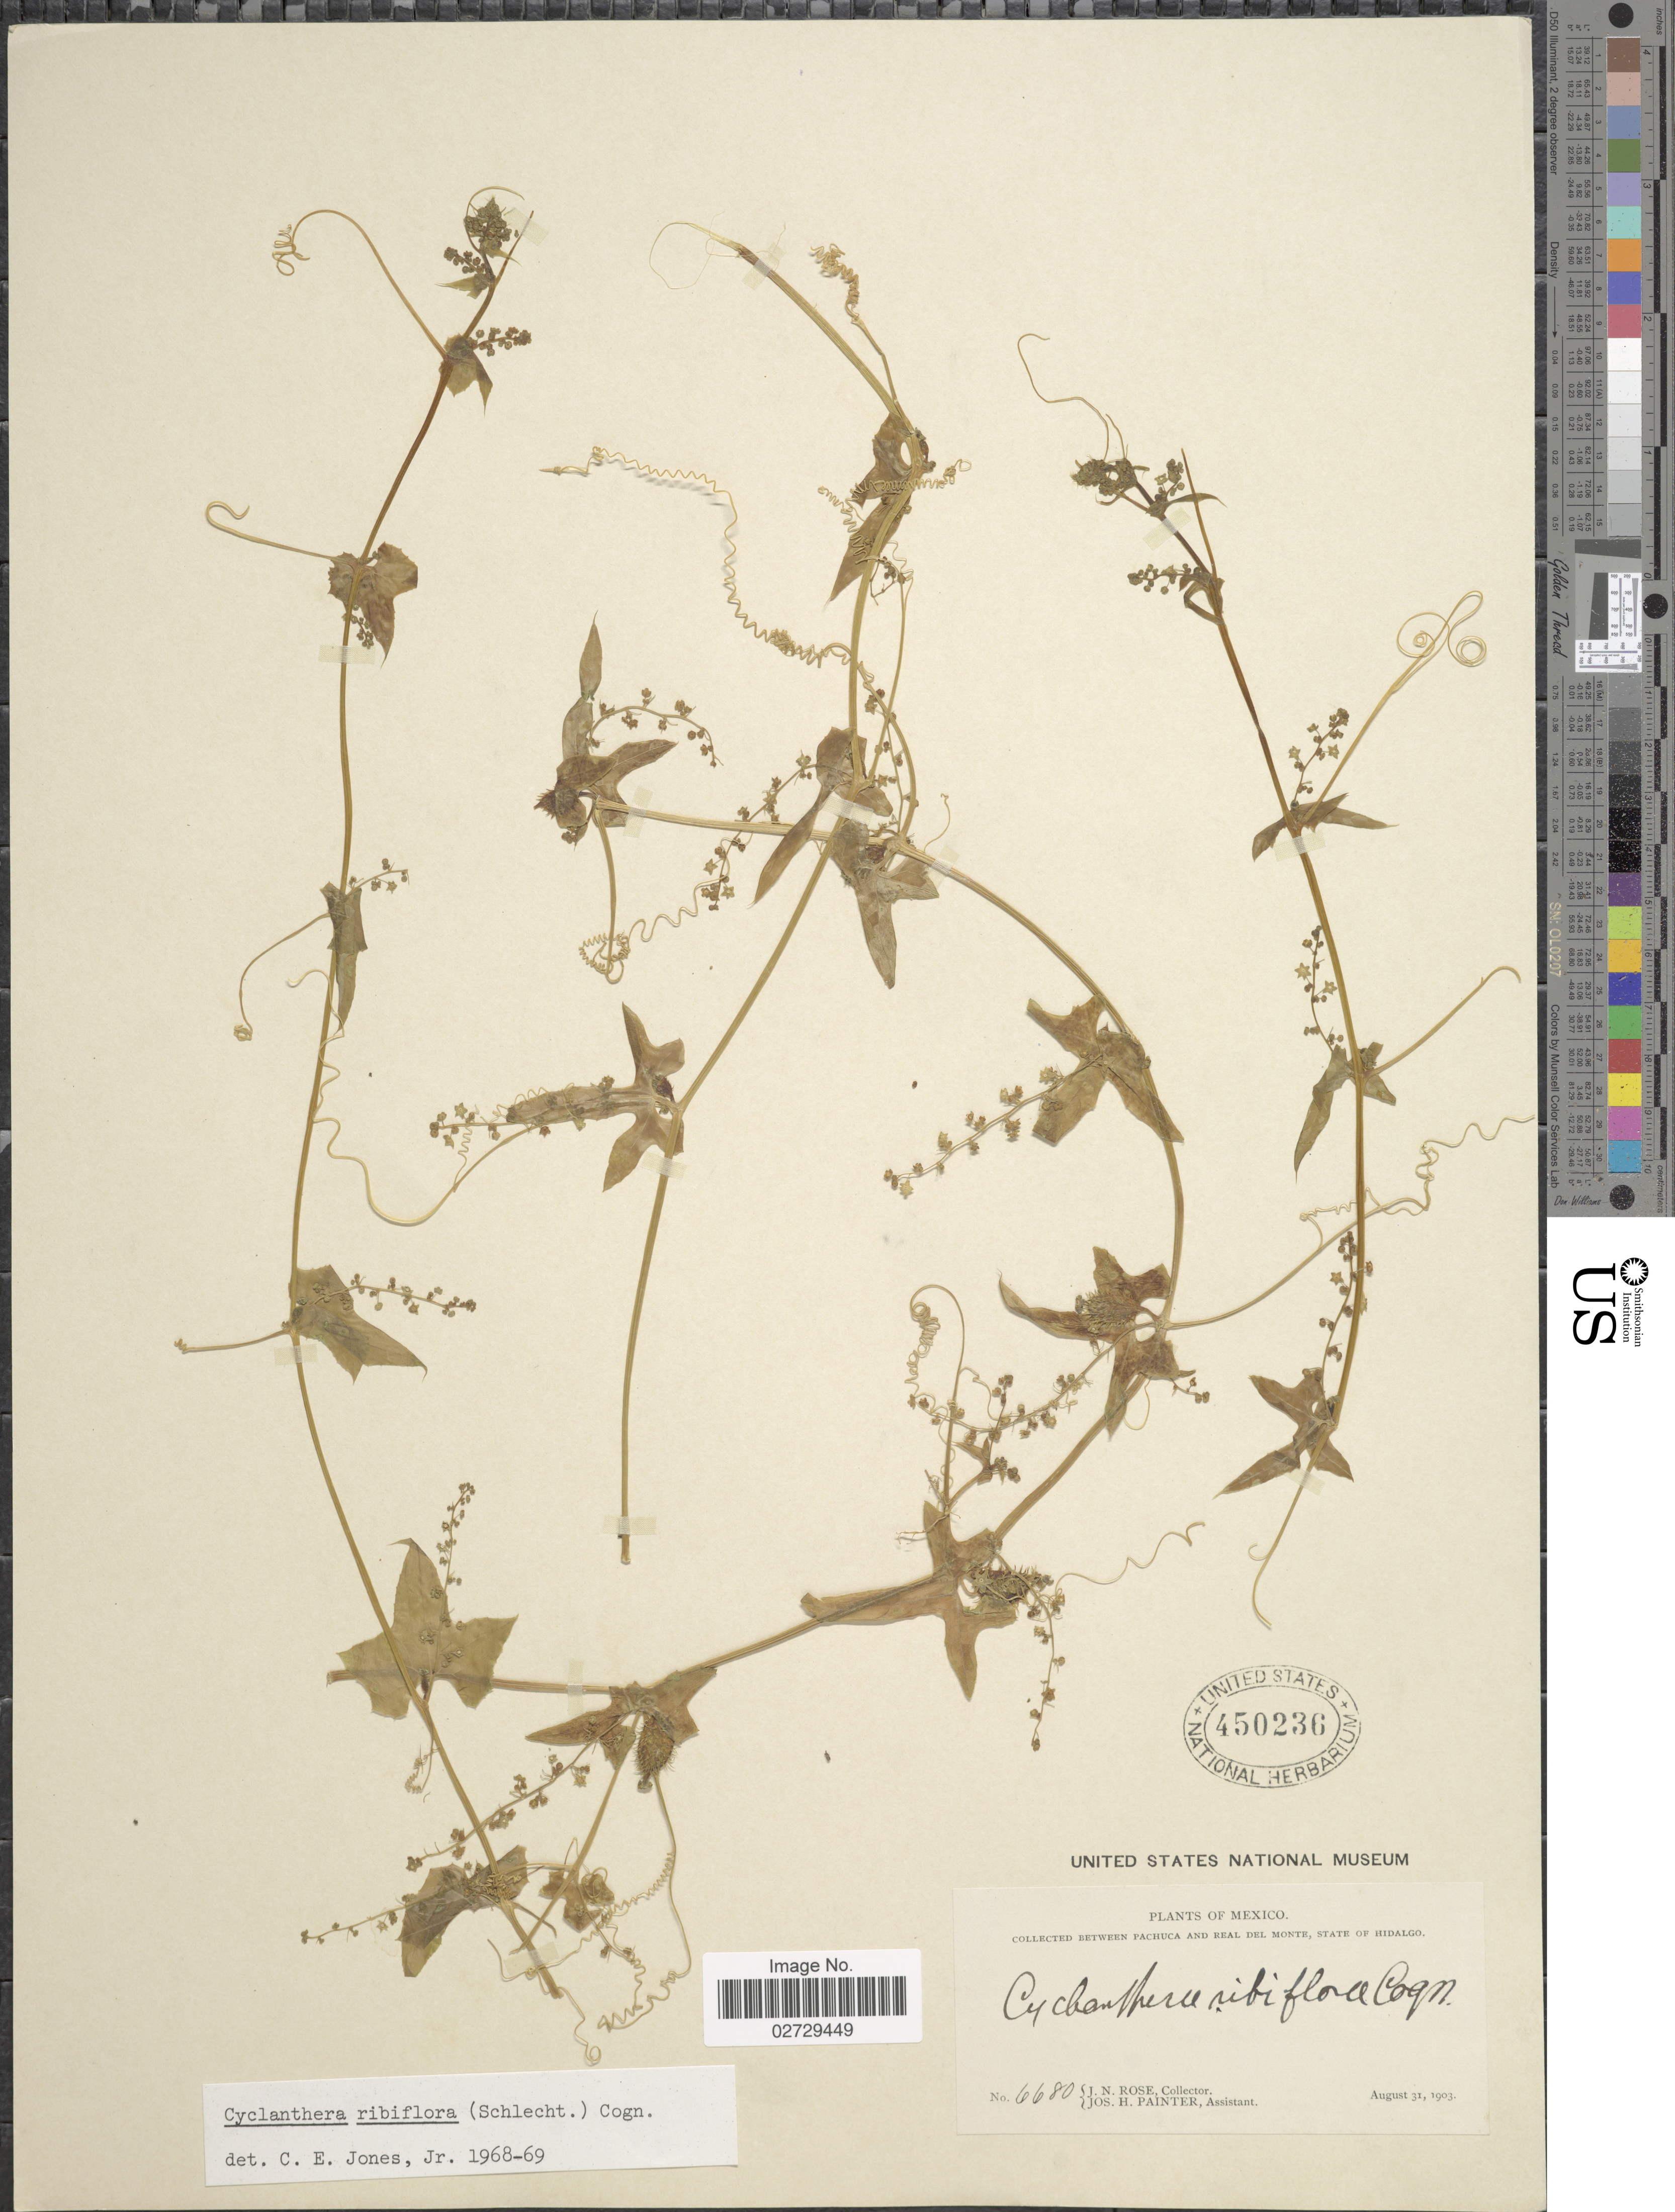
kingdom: Plantae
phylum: Tracheophyta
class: Magnoliopsida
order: Cucurbitales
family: Cucurbitaceae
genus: Cyclanthera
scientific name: Cyclanthera ribiflora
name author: (Schltdl.) Cogn.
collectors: J. N. Rose & J. H. Painter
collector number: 6680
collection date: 1903-08-31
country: Mexico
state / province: Hidalgo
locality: Between Pachuca and Real del Monte.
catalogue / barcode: US 450236